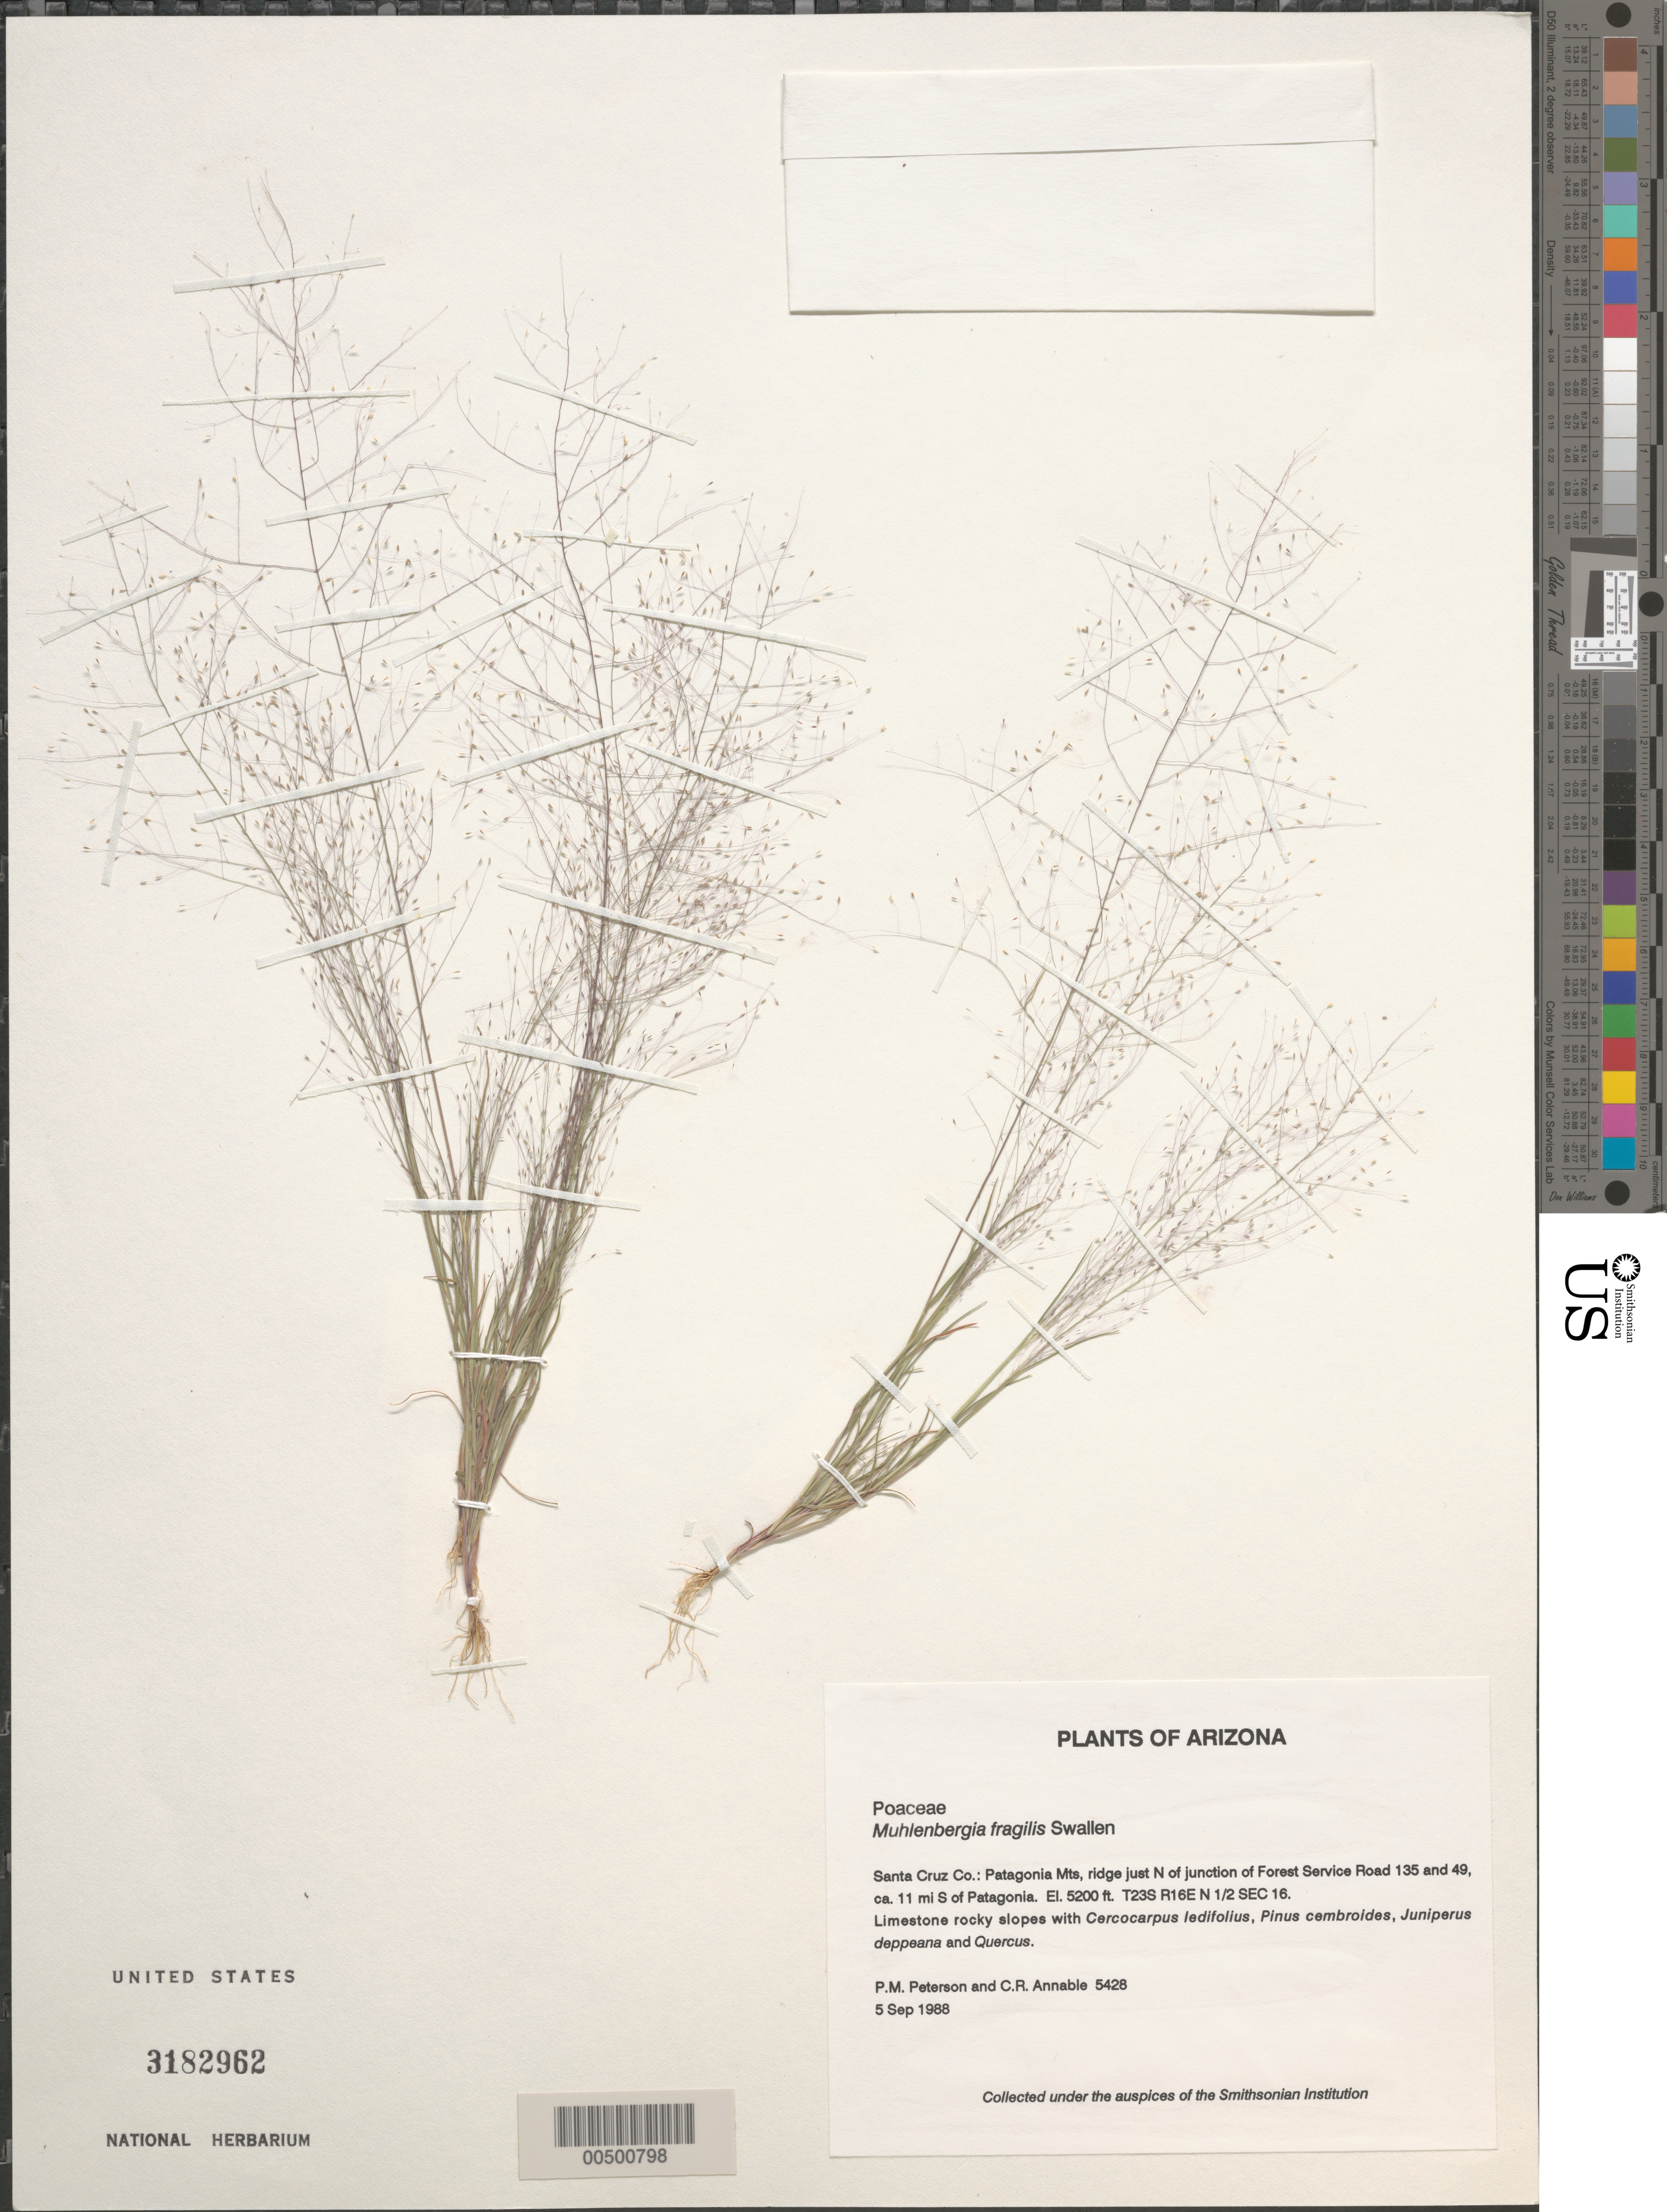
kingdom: Plantae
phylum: Tracheophyta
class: Liliopsida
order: Poales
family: Poaceae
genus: Muhlenbergia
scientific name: Muhlenbergia fragilis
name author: Swallen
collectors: P. M. Peterson & C. R. Annable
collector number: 05428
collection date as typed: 05 Sep 1988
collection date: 1988-09-05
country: United States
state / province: Arizona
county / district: Santa Cruz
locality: Patagonia Mts, ridge just N of junction of Forest Service Road 135 and 49, ca. 11 mi S of Patagonia.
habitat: Limestone rocky slopes with Cercocarpus ledifolius, Pinus cembroides, Juniperus deppeana and Quercus.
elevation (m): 1585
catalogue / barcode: US 3182962